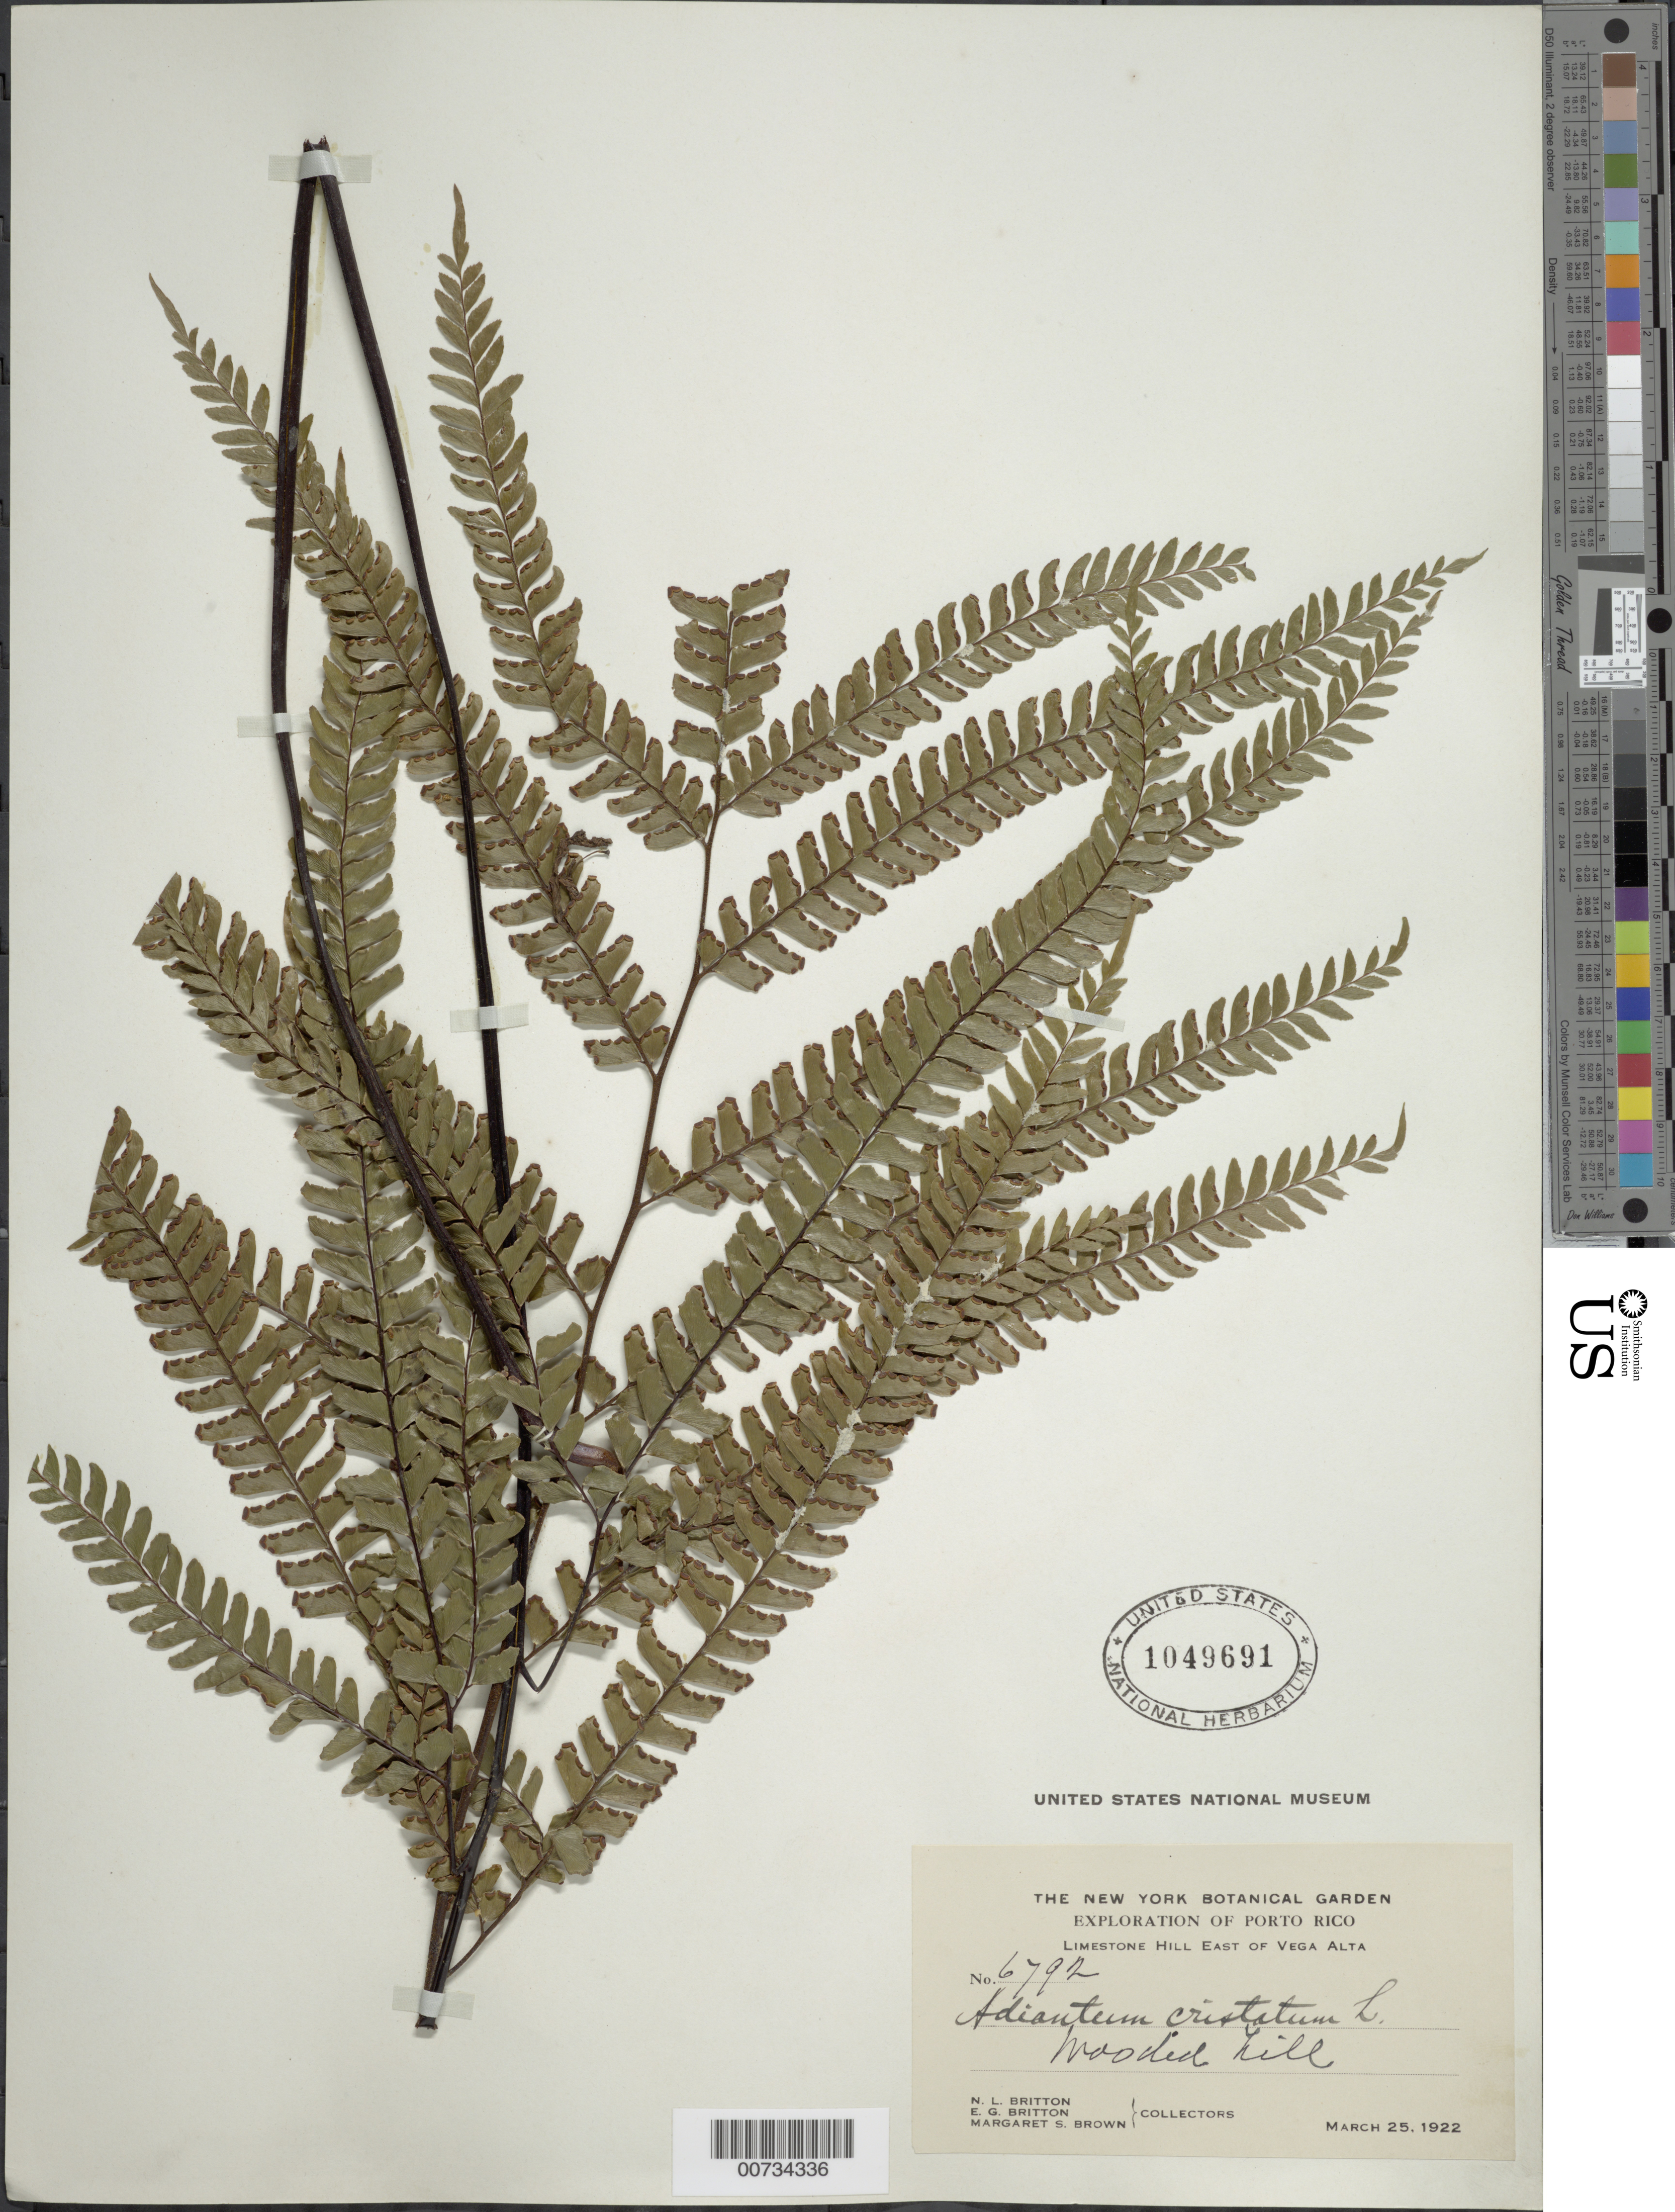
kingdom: Plantae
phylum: Tracheophyta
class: Polypodiopsida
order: Polypodiales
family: Pteridaceae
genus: Adiantum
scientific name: Adiantum pyramidale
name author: (L.) Willd.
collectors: N. Britton, E. G. Britton & M. S. Brown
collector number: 6792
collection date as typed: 25 Mar 1922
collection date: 1922-03-25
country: Puerto Rico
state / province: Vega Alta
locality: Vega Alta, East of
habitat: Limestone hill, wooded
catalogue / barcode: US 1049691